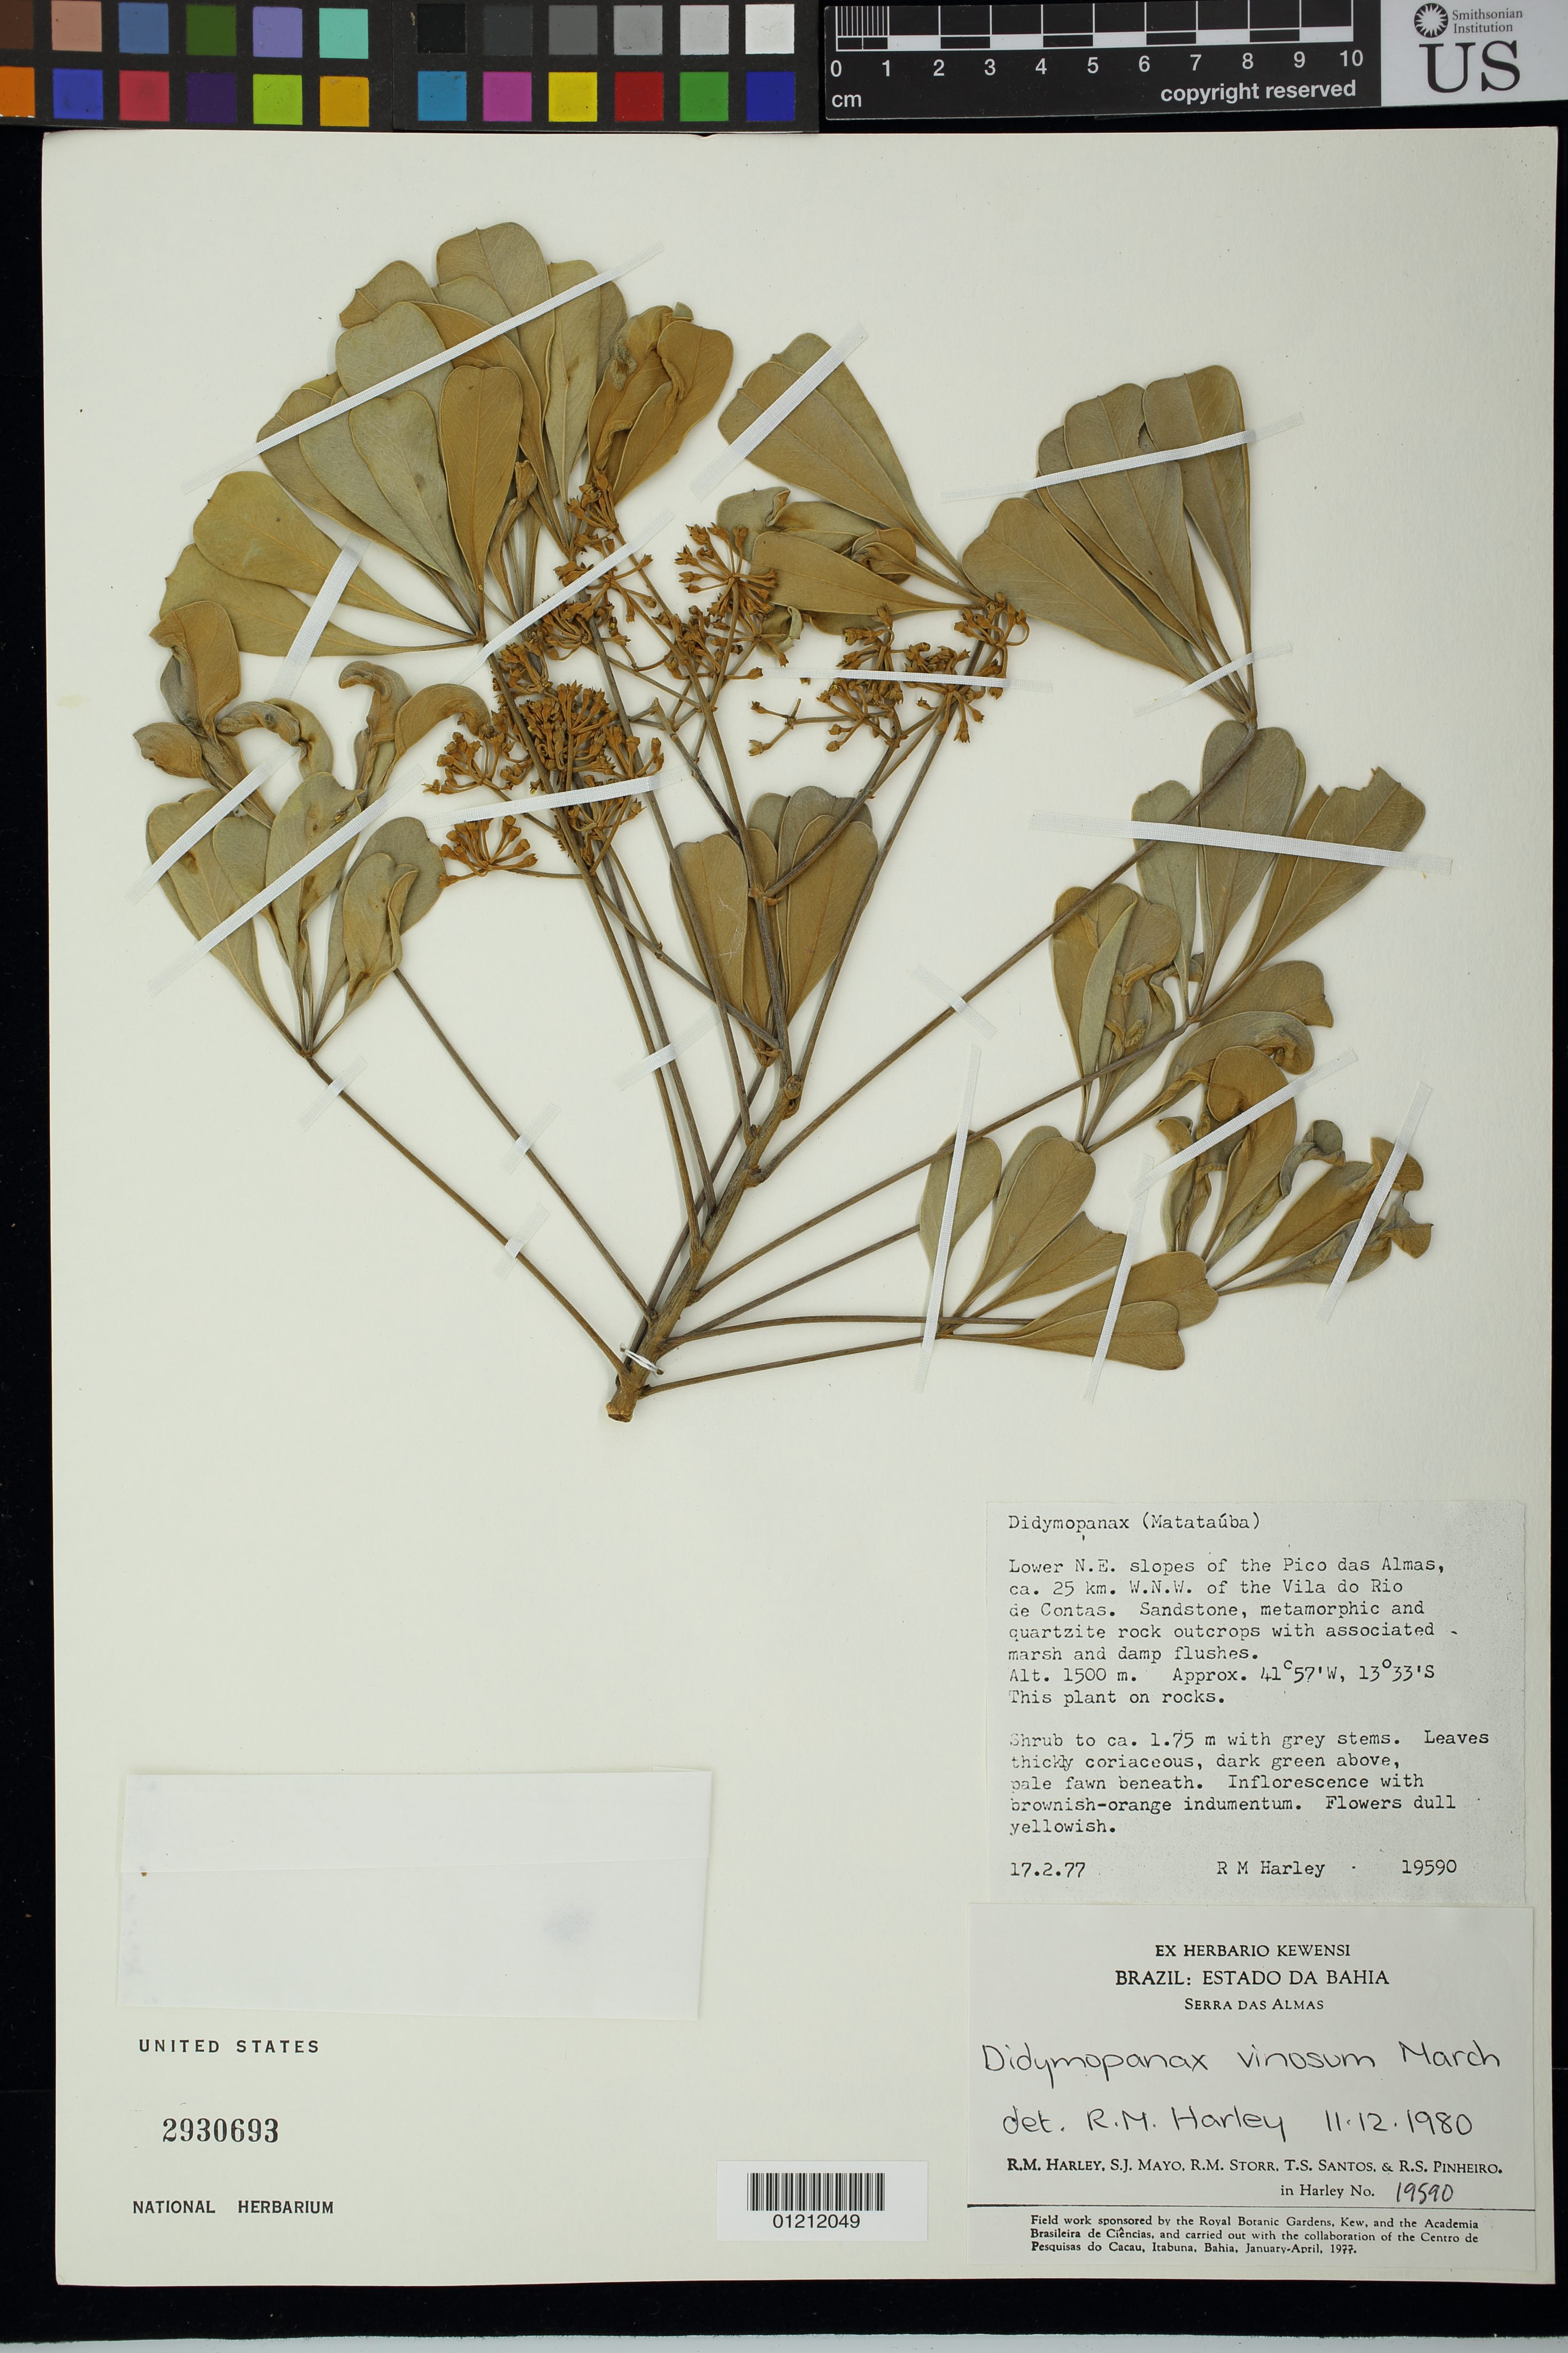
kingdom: Plantae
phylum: Tracheophyta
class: Magnoliopsida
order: Apiales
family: Araliaceae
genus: Schefflera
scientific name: Schefflera vinosa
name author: (Cham. & Schltdl.) Frodin & Fiaschi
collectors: R. M. Harley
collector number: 19590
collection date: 1977-02-17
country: Brazil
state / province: Bahia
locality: Lower Northeast slopes of the Pico das Almas, circa 25 kilometers W.N.W. of the Vila do Rio de Contas.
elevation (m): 1500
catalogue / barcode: US 2930693